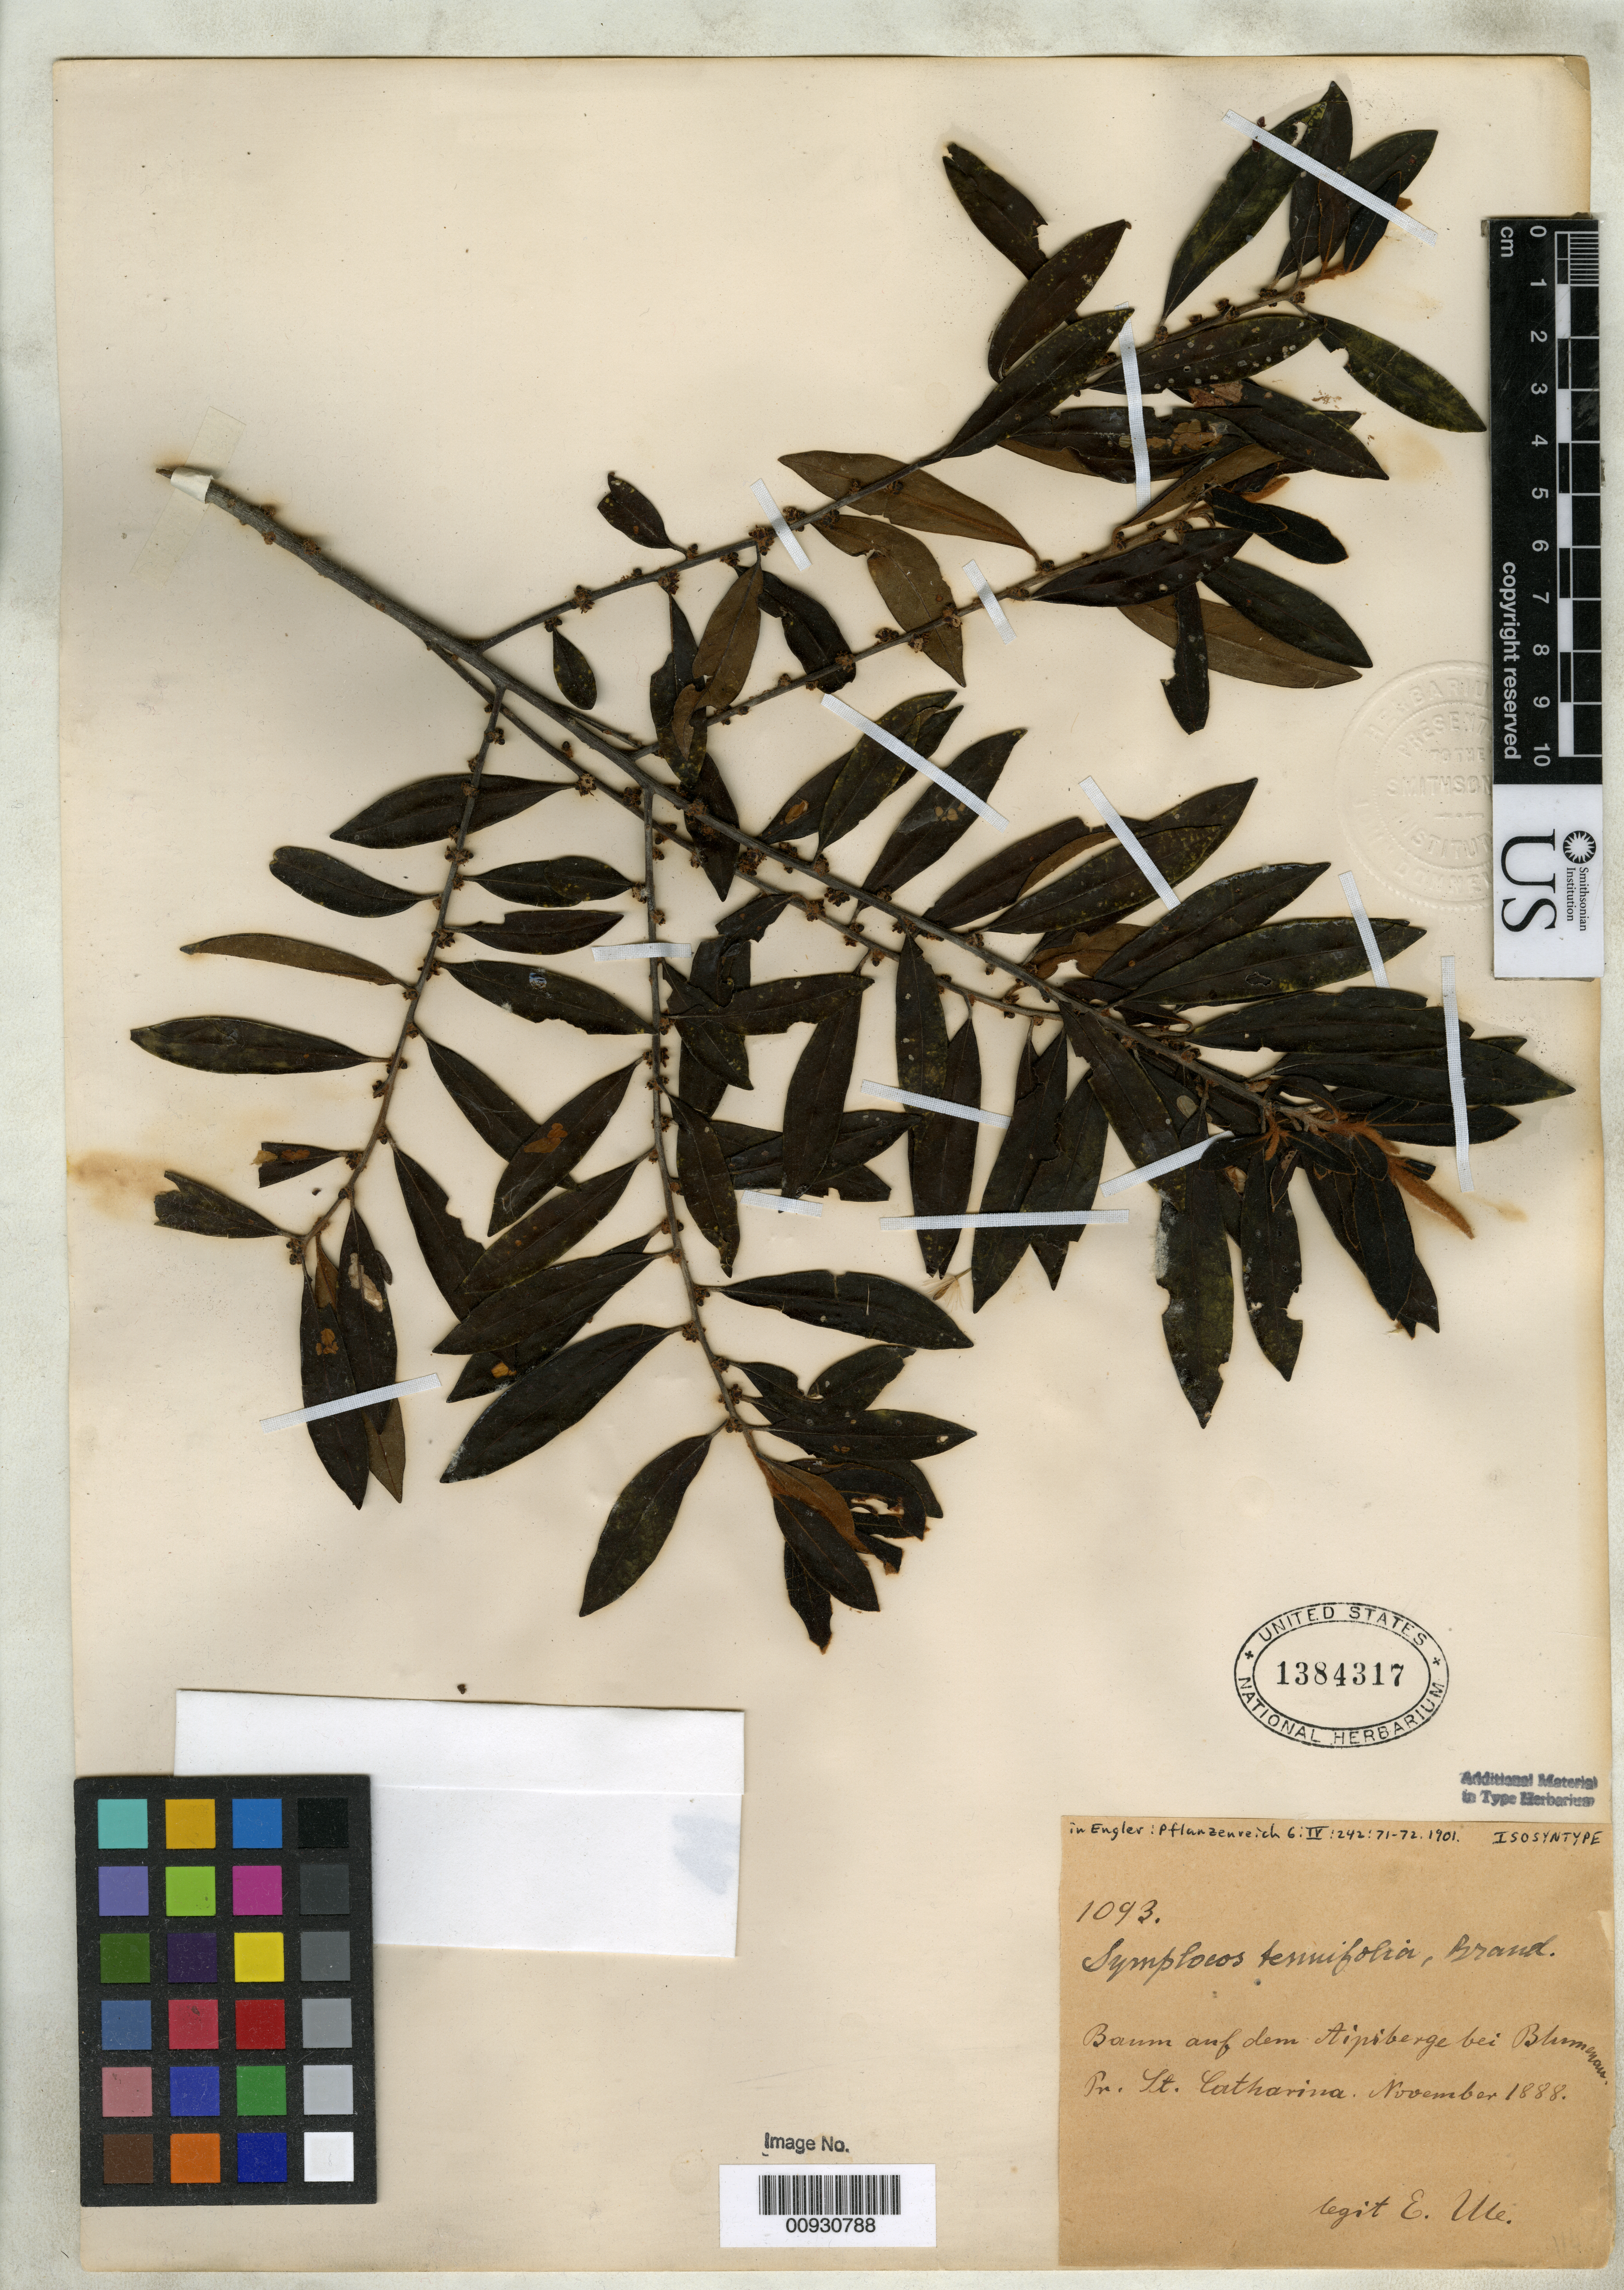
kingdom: Plantae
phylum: Tracheophyta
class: Magnoliopsida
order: Ericales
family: Symplocaceae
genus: Symplocos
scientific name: Symplocos tenuifolia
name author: Brand in Engl.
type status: Isosyntype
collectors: E. H. Ule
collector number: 1093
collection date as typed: Nov 1888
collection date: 1888-11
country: Brazil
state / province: Santa Catarina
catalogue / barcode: US 1384317